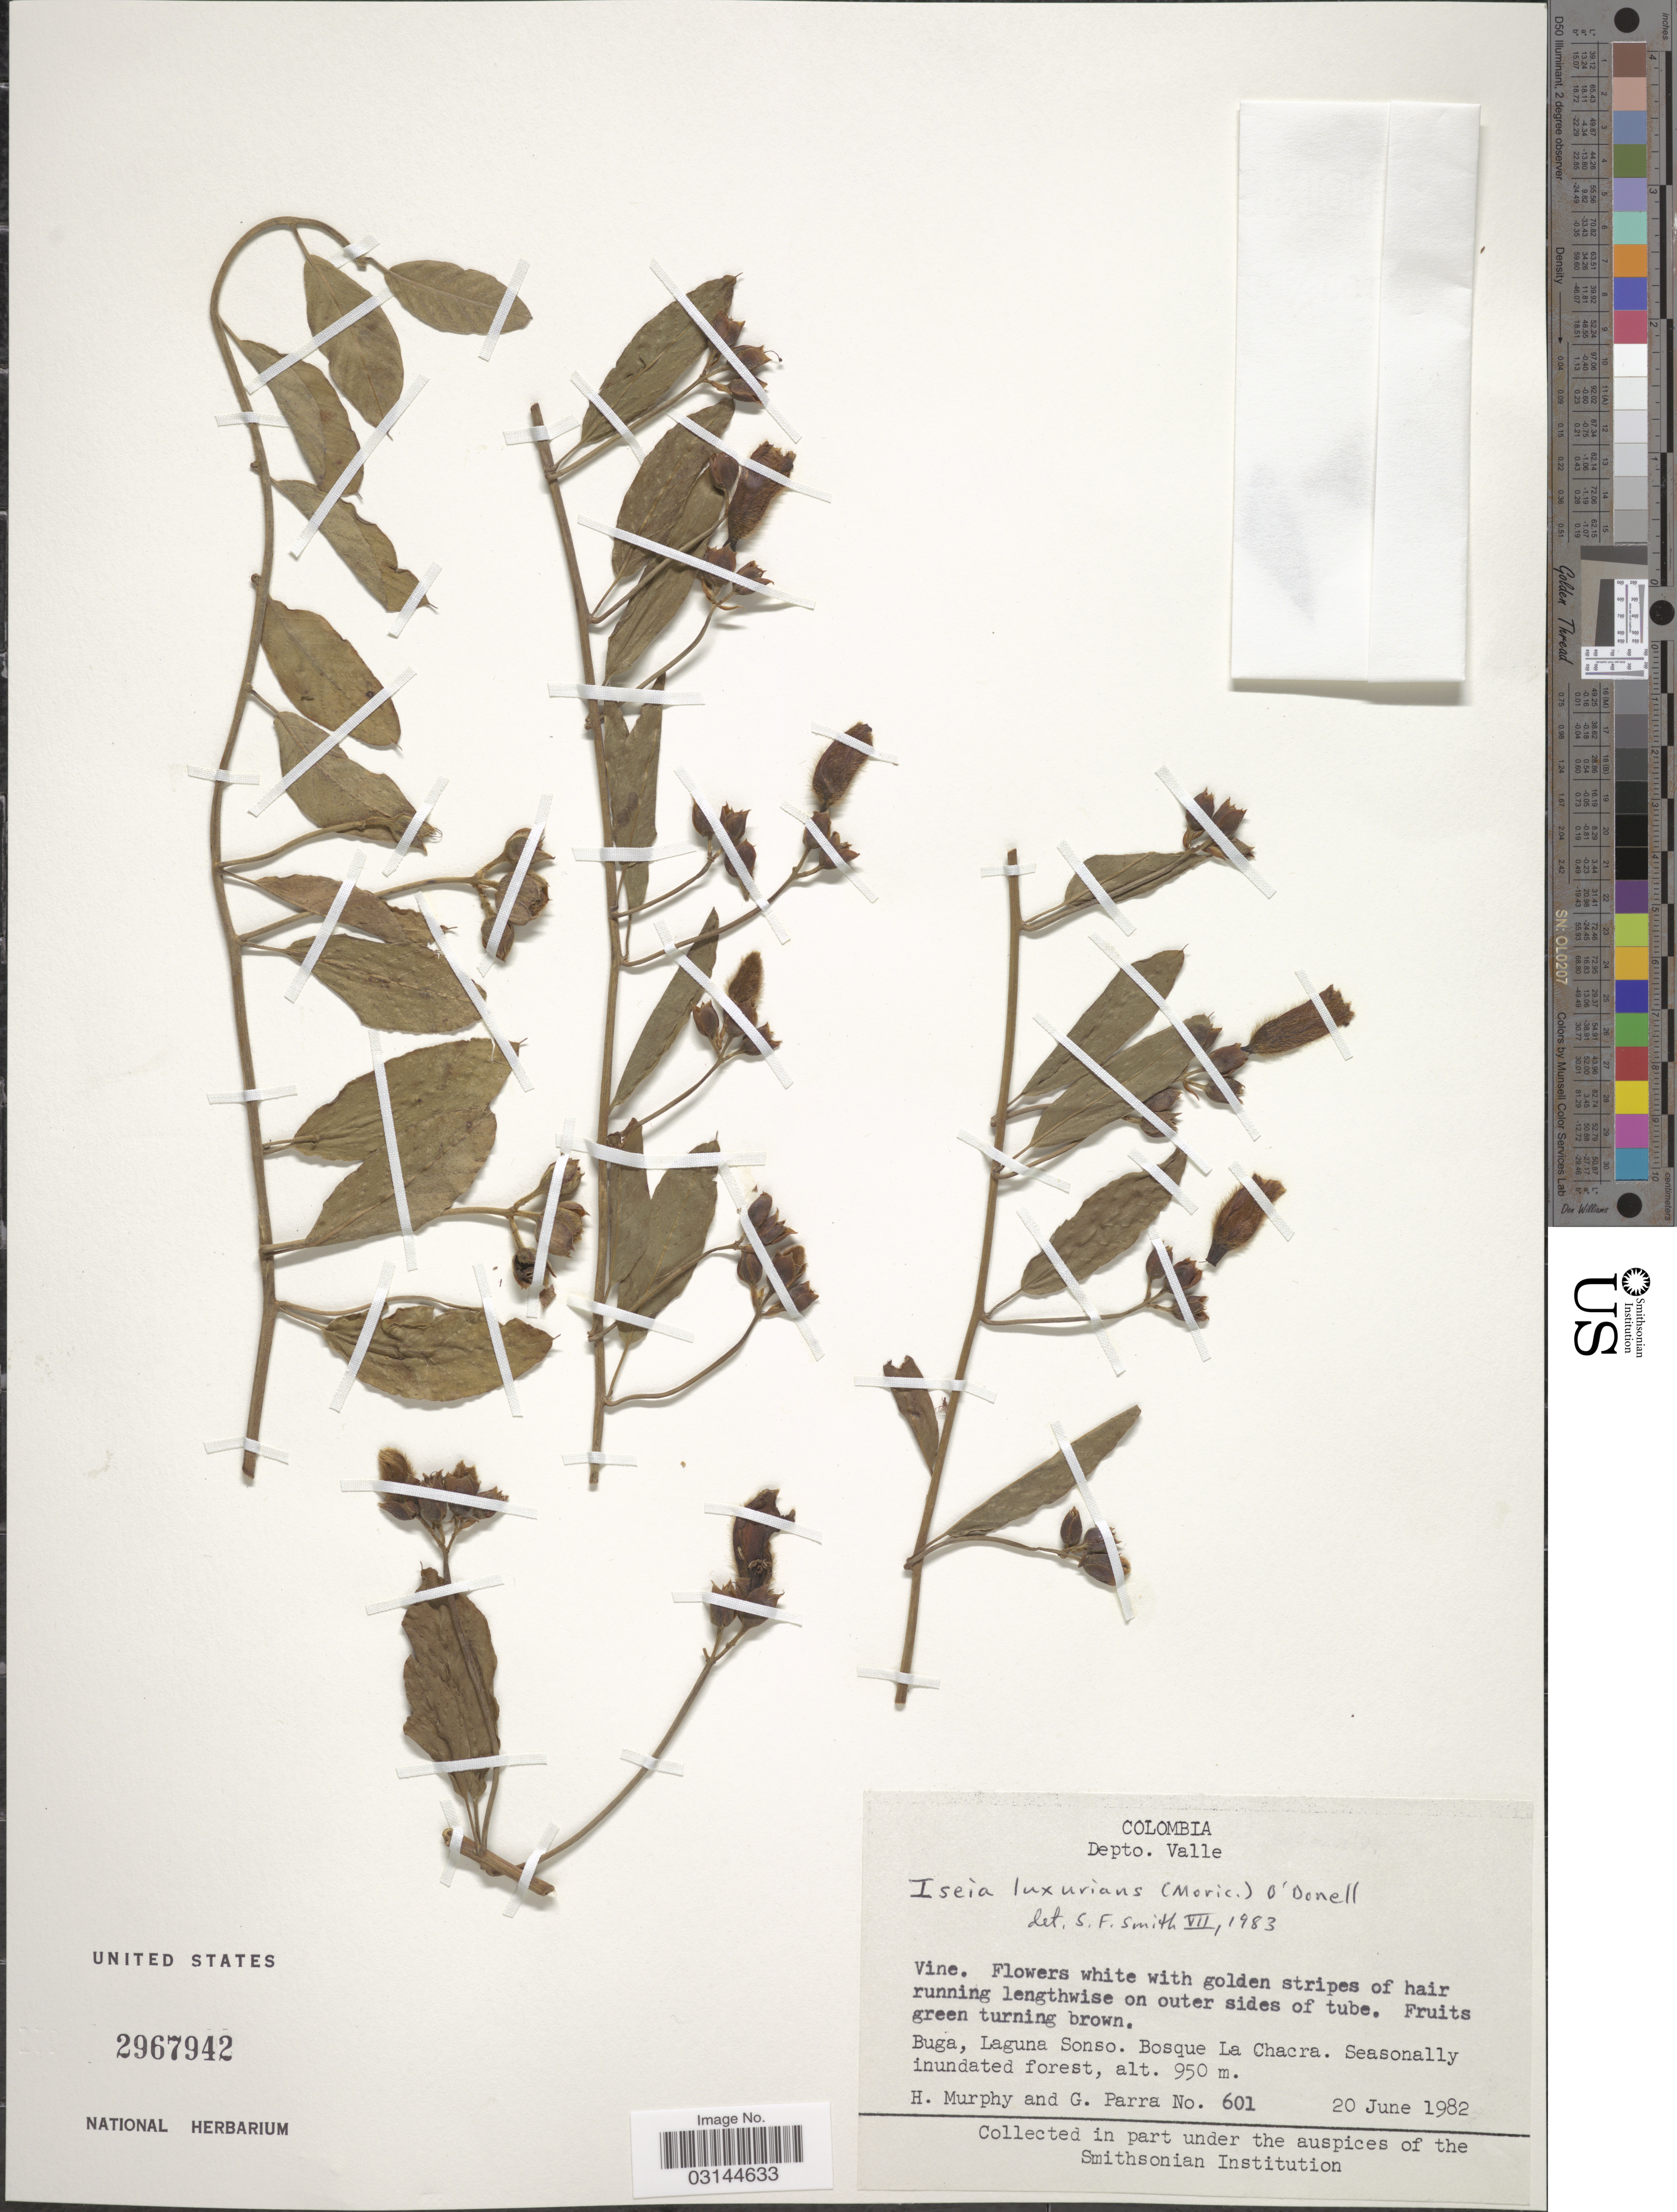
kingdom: Plantae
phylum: Tracheophyta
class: Magnoliopsida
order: Solanales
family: Convolvulaceae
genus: Aniseia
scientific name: Aniseia luxurians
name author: (Moric.) Athiê-Souza & Buril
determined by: Strong, Mark T., (BOT), Smithsonian Institution - National Museum of Natural History (UNITED STATES)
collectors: H. Murphy & G. Parra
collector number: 601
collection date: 1982-06-20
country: Colombia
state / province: Valle del Cauca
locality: Depto. Valle. Buga, Laguna Sonso. Bosque La Chacra.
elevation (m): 950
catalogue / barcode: US 2967942